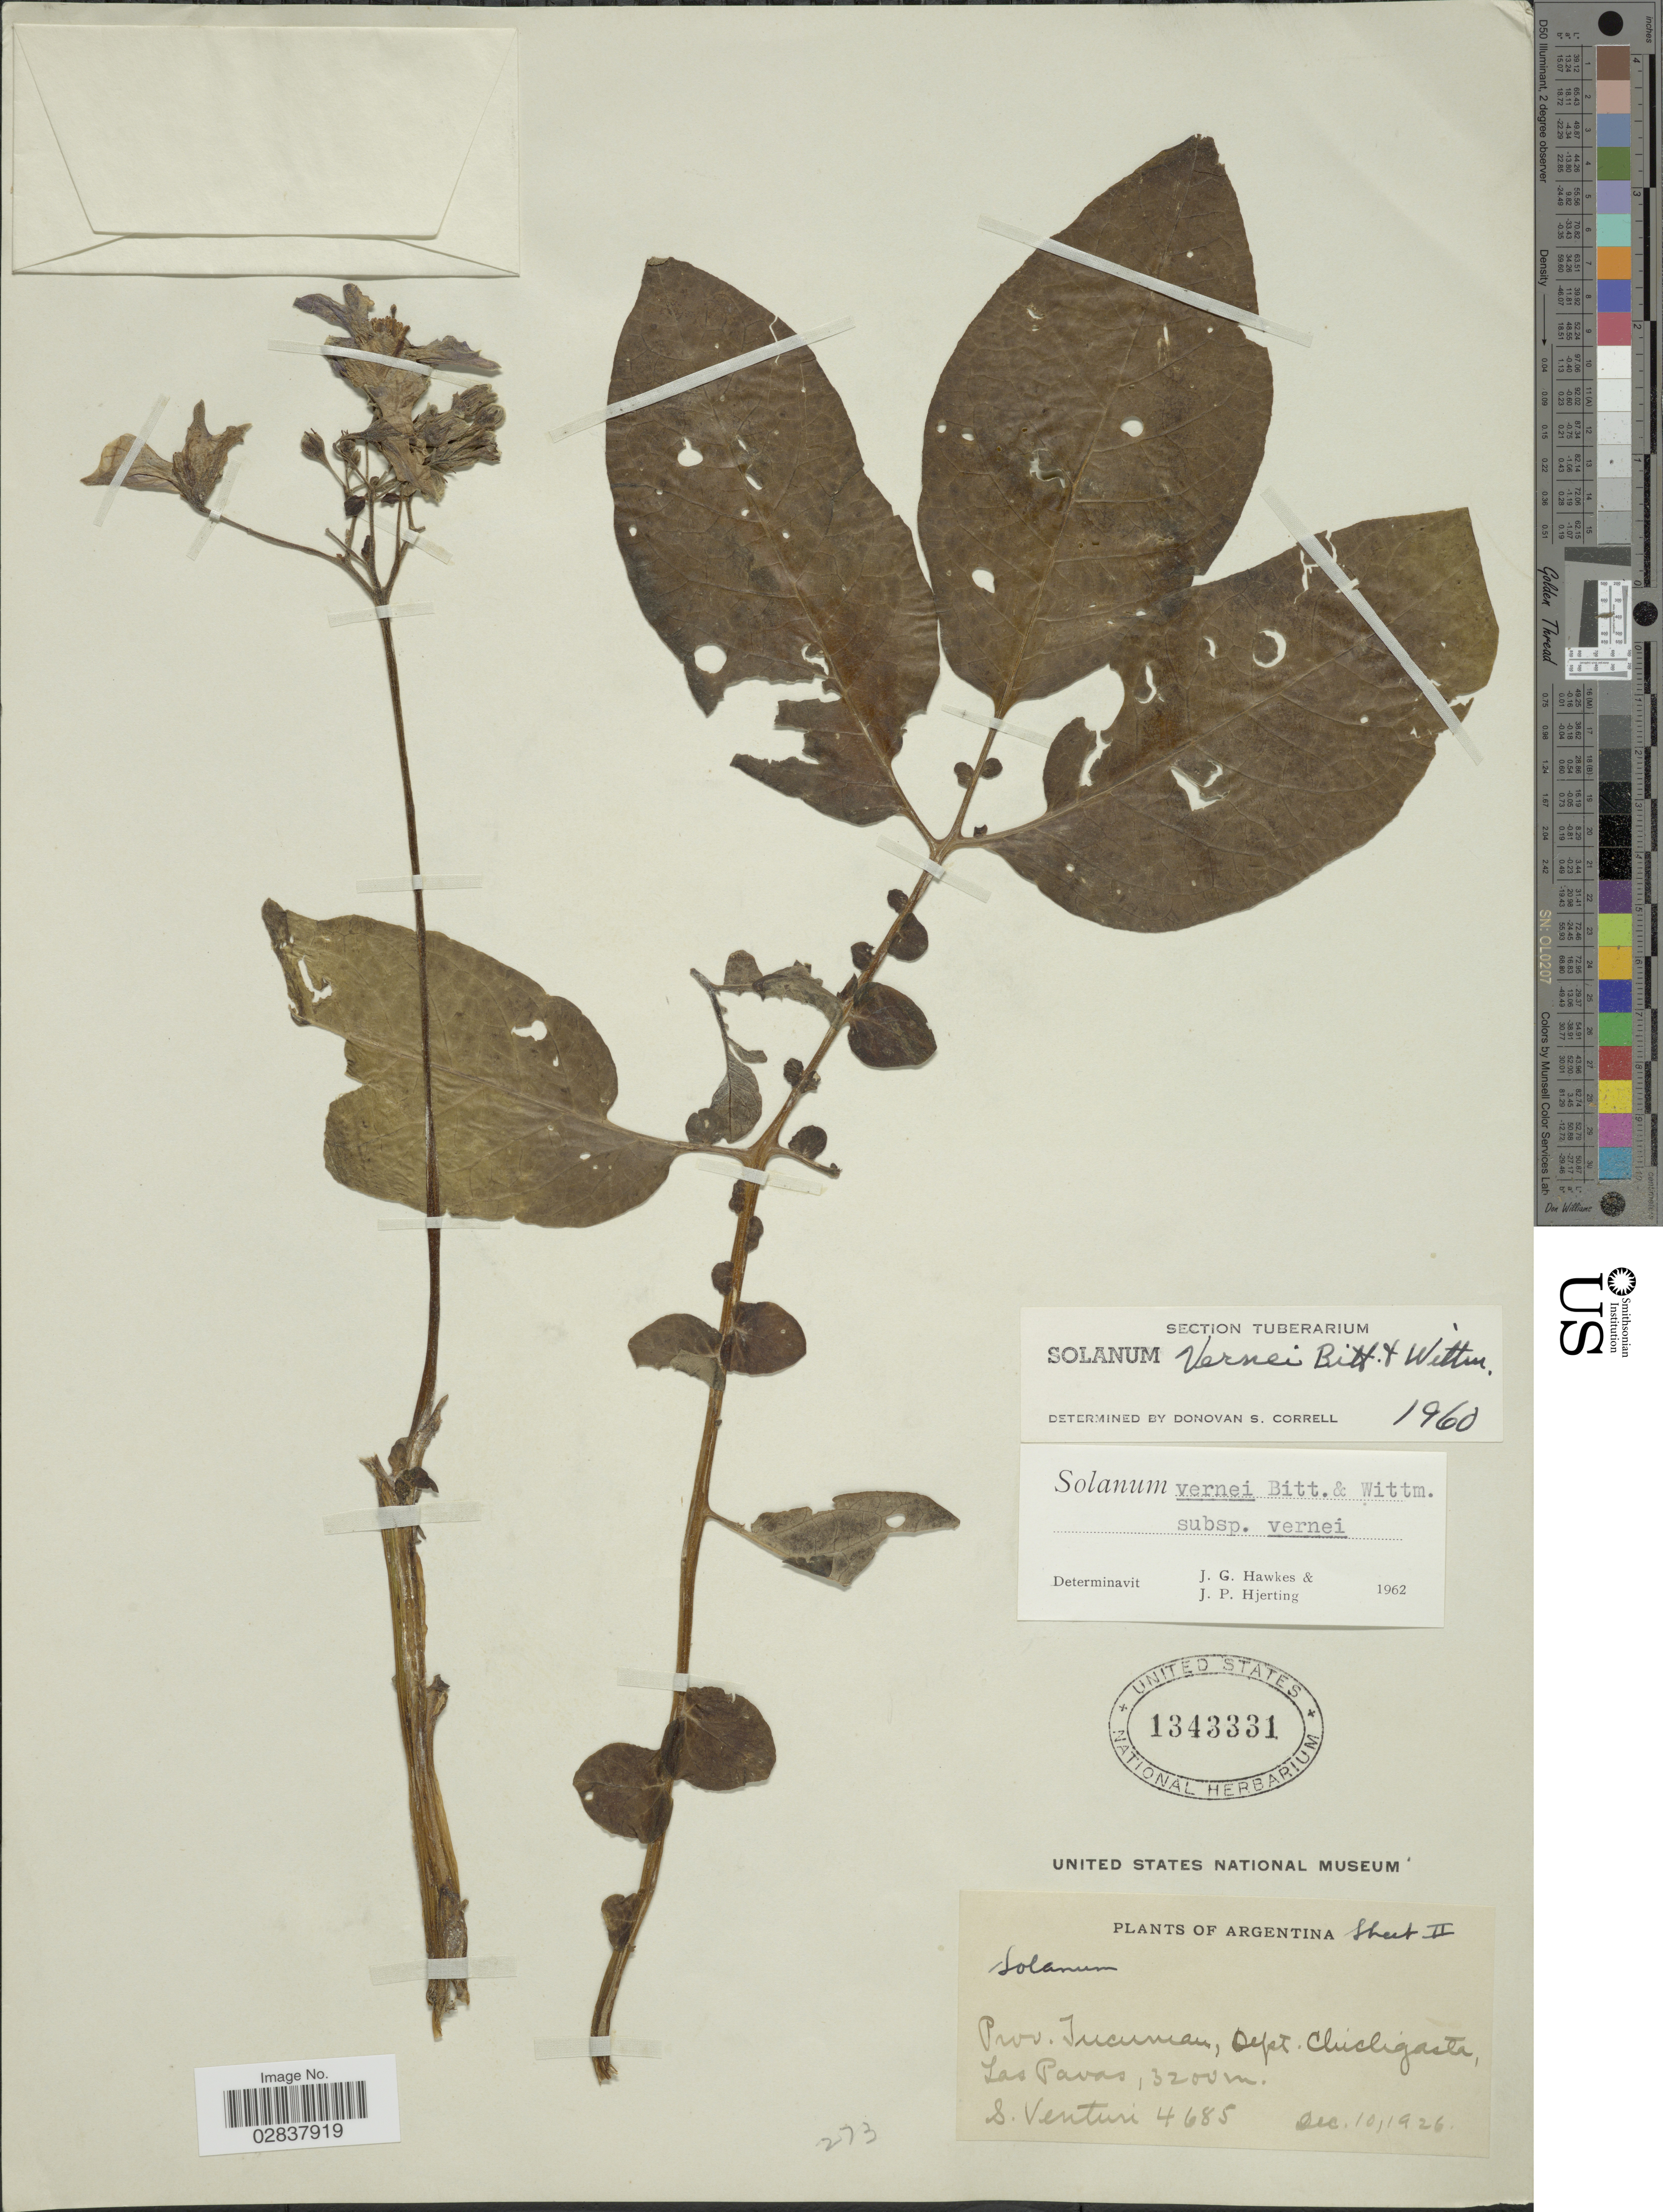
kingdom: Plantae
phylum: Tracheophyta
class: Magnoliopsida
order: Solanales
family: Solanaceae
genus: Solanum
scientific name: Solanum vernei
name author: Bitter & Wittm.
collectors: S. Venturi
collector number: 4685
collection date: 1926-12-10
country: Argentina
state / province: Tucuman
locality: Dept. Chicligasta, Las Pavas.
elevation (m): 3200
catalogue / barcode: US 1343331